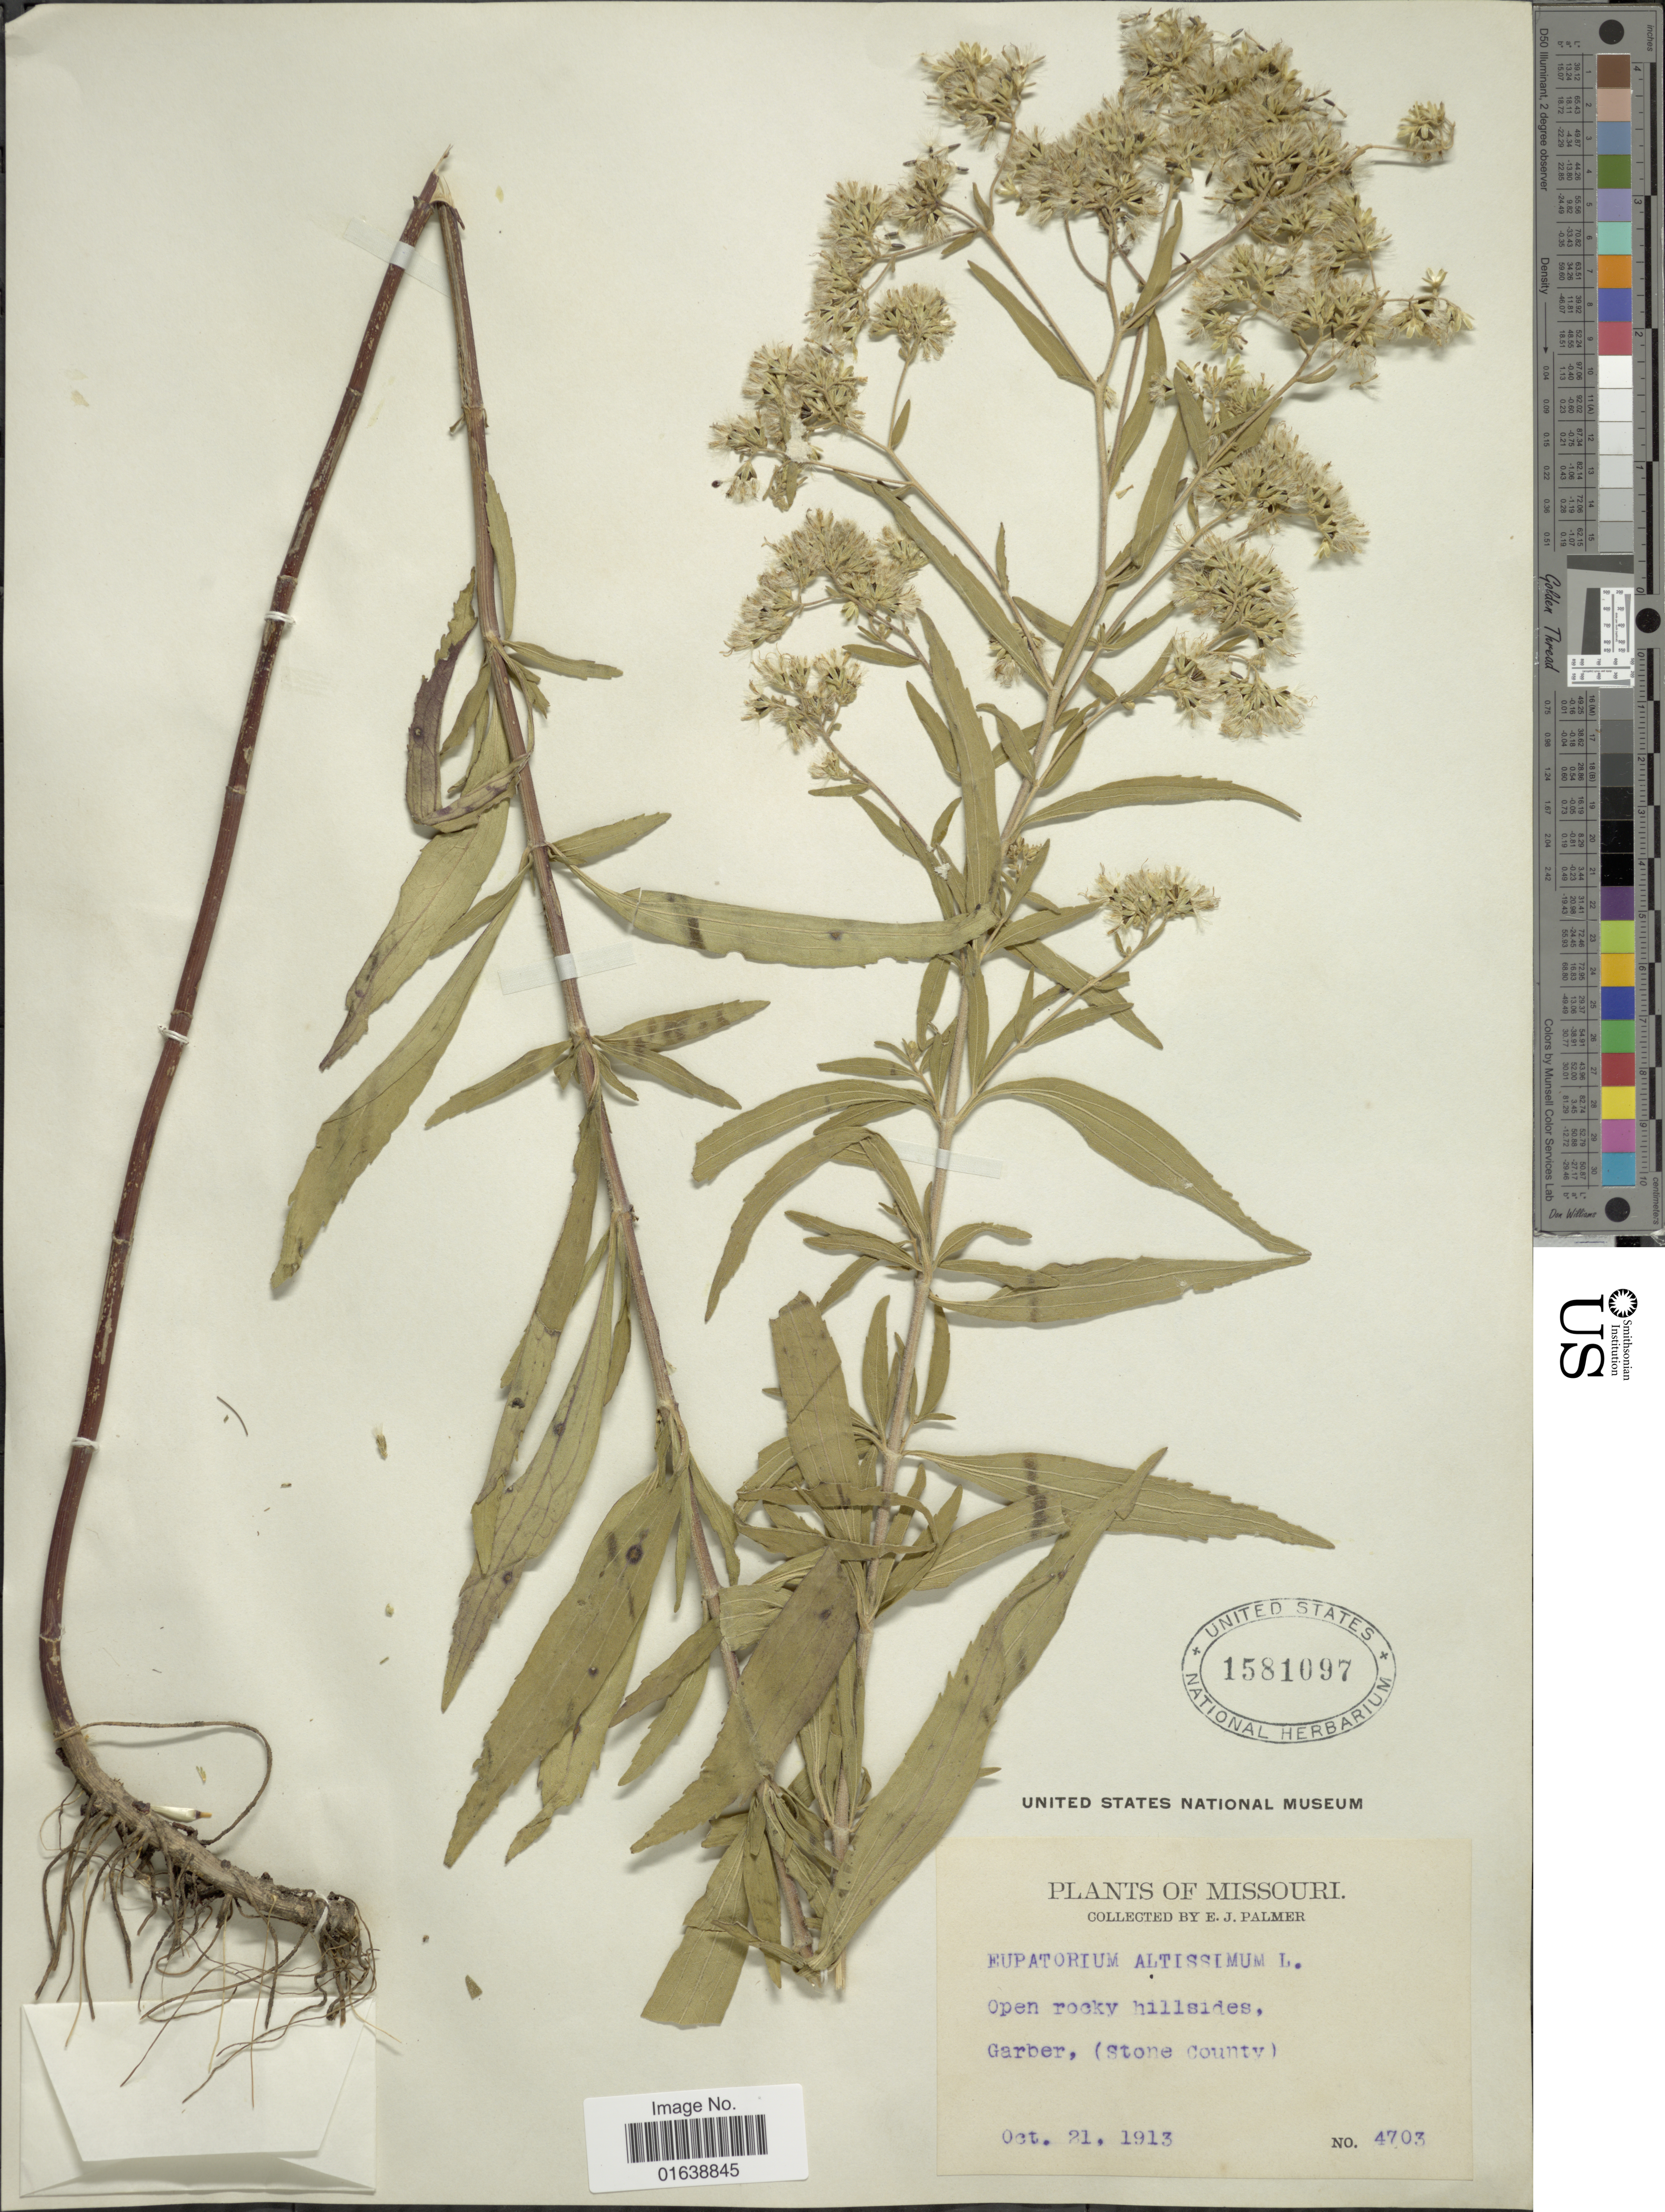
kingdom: Plantae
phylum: Tracheophyta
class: Magnoliopsida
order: Asterales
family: Asteraceae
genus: Eupatorium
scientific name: Eupatorium altissimum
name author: L.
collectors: E. J. Palmer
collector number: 4703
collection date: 1913-10-21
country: United States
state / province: Missouri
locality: Missouri. Open rocky hillsides. Garber, (Stone County)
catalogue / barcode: US 1581097